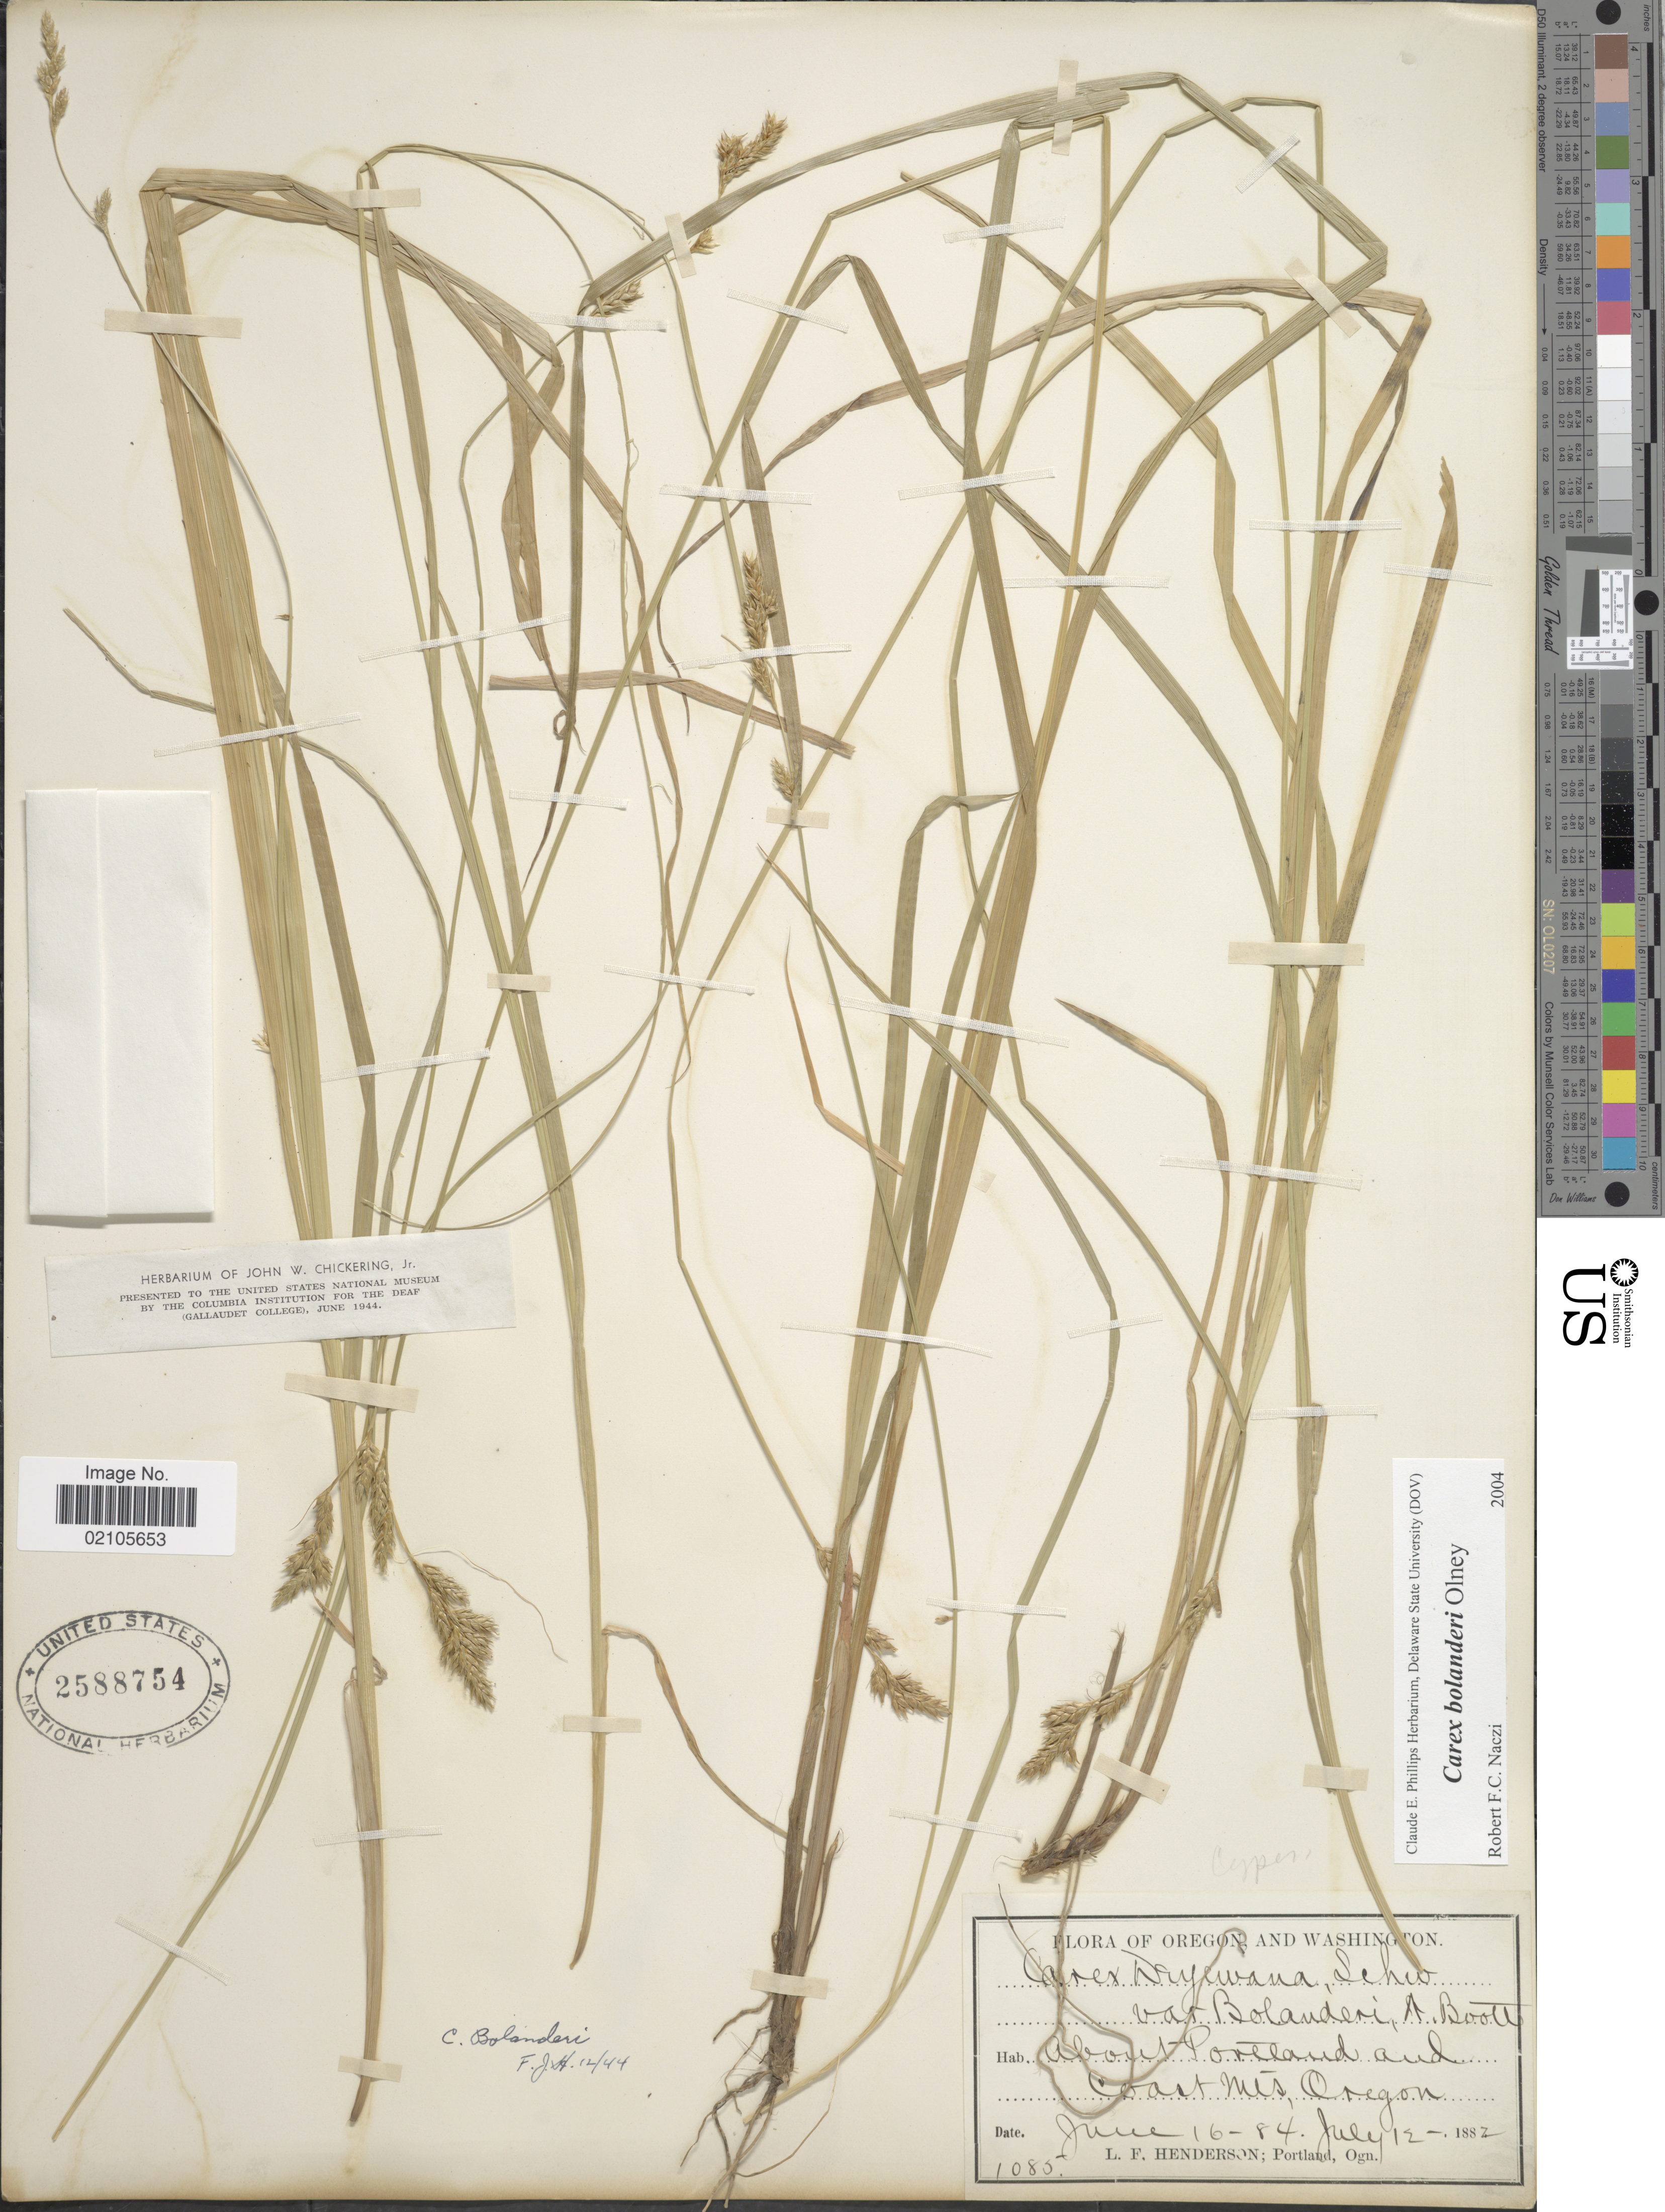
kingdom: Plantae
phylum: Tracheophyta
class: Liliopsida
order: Poales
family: Cyperaceae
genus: Carex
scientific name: Carex bolanderi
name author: Olney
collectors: L. Henderson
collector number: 1085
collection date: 1882-07-12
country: United States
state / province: Oregon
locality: About Portland and Coast Mts., Oregon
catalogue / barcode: US 2588754